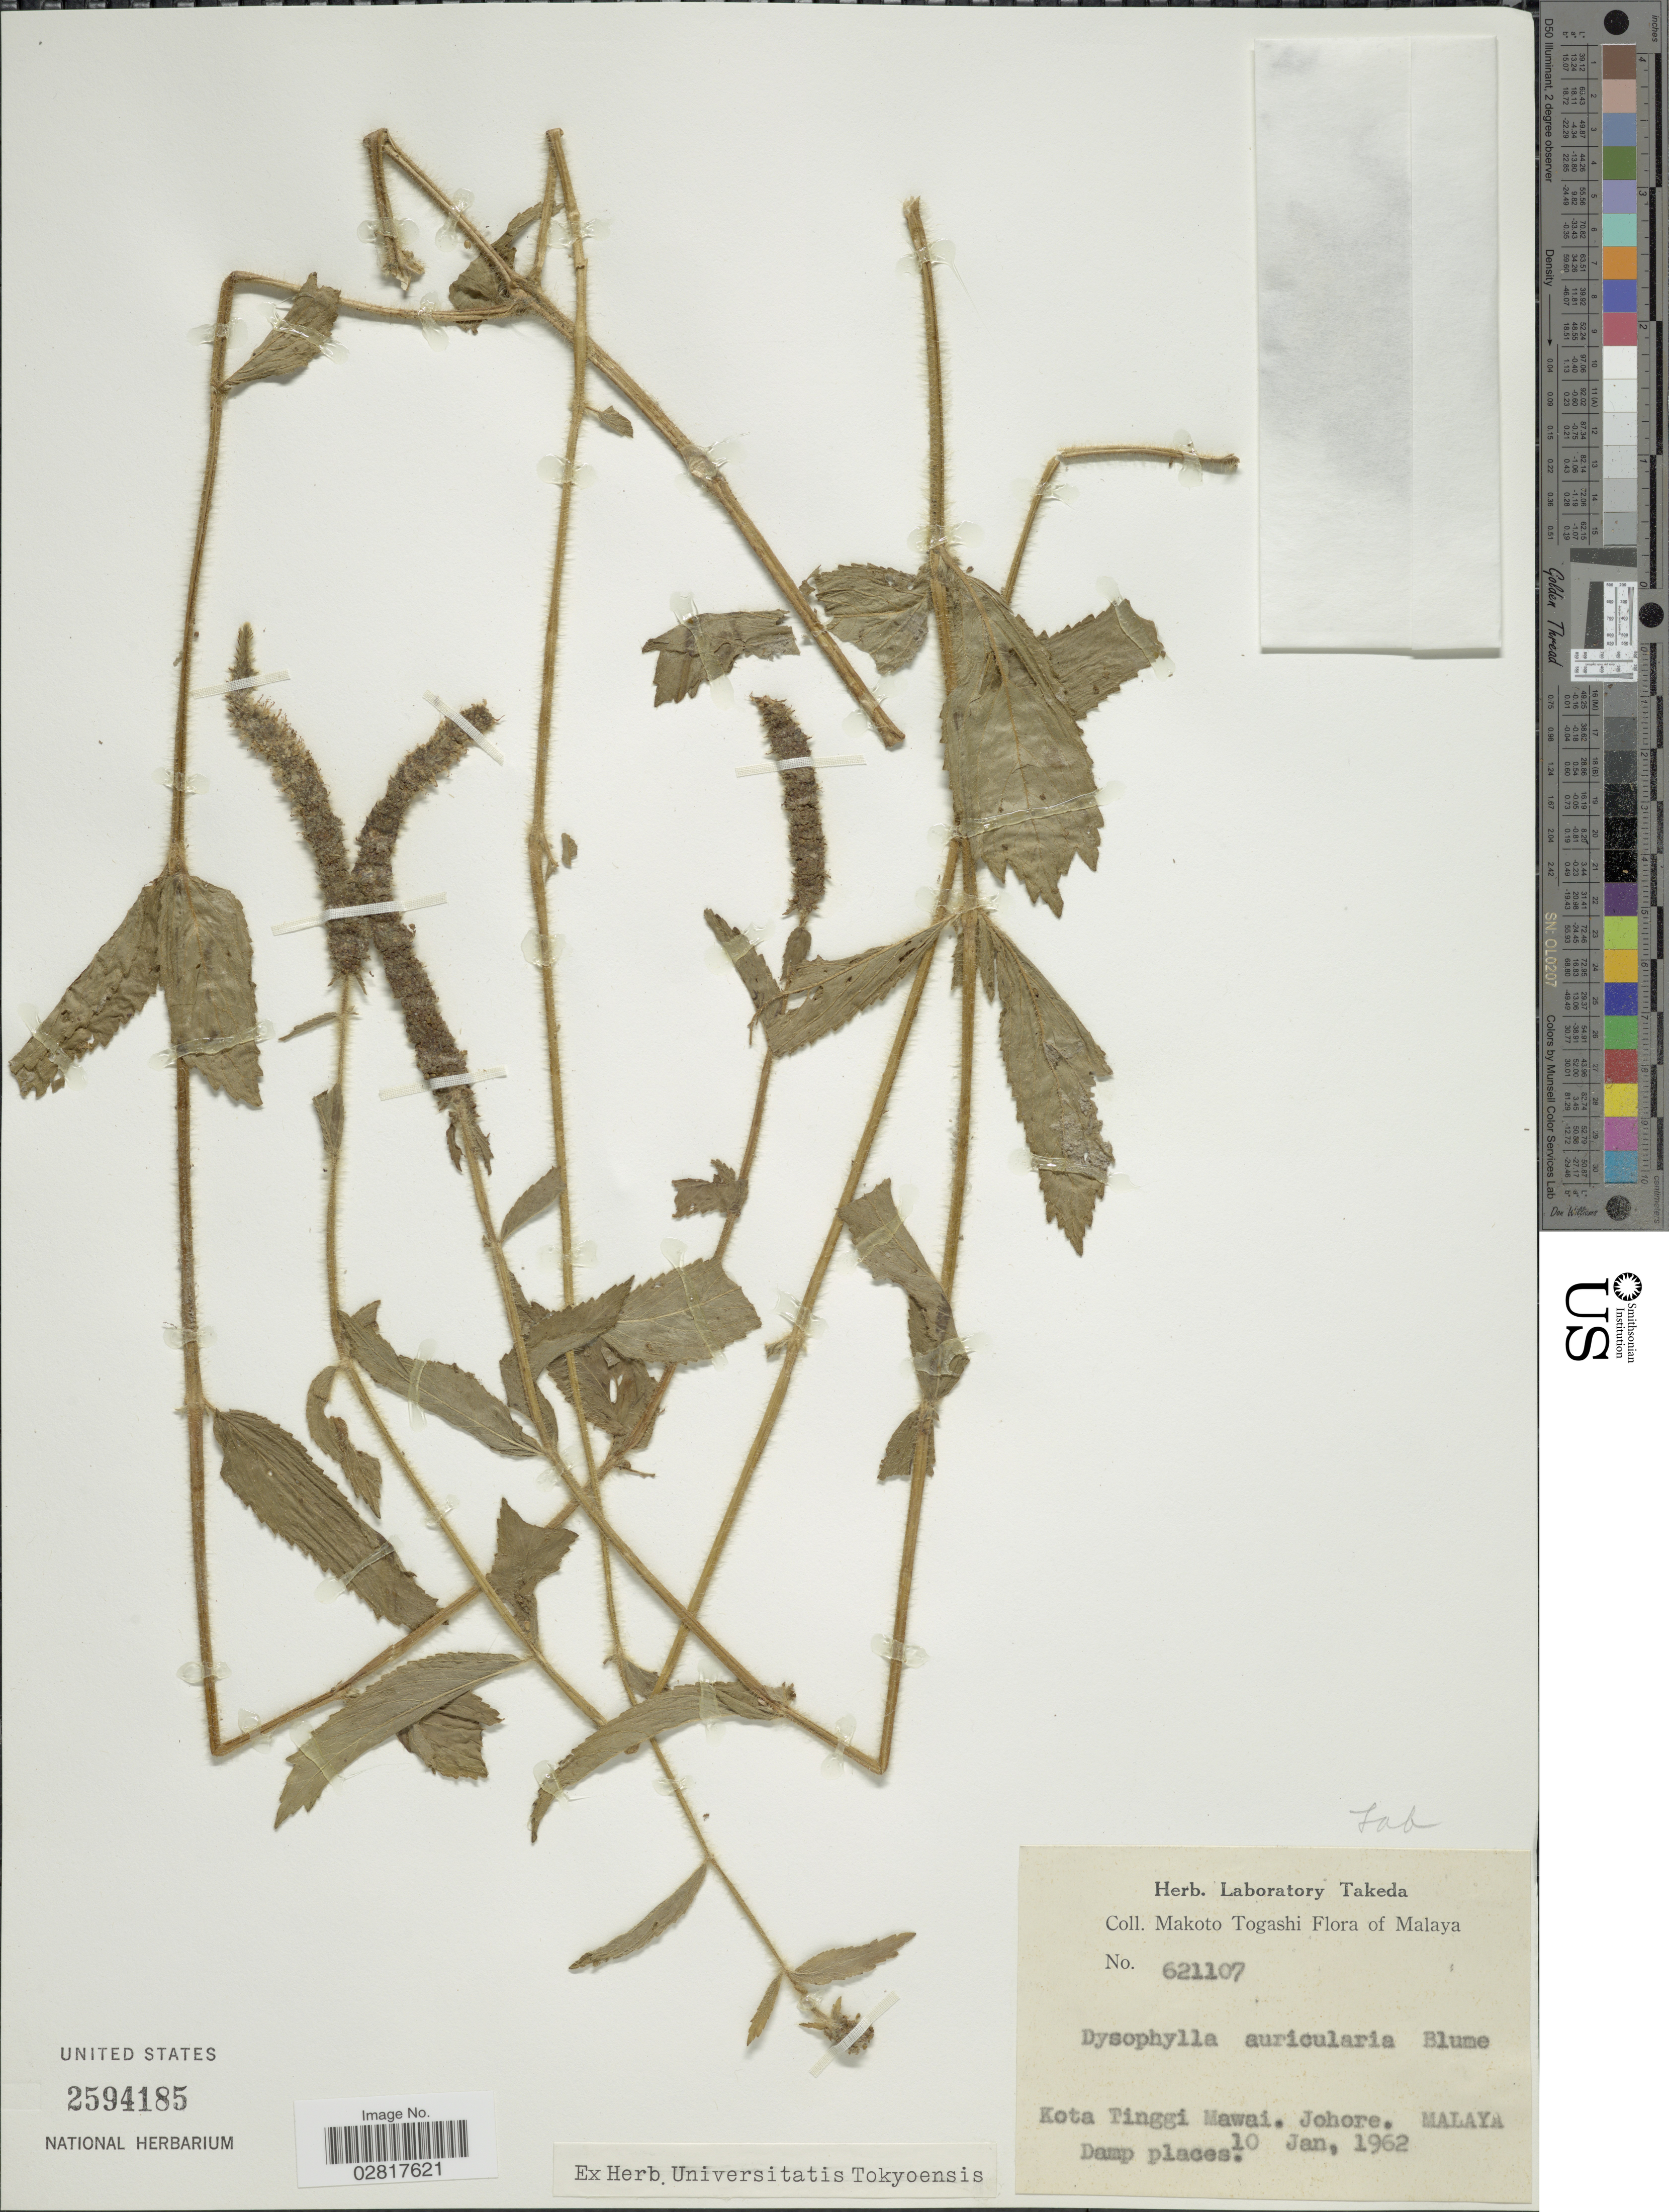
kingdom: Plantae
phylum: Tracheophyta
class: Magnoliopsida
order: Lamiales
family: Lamiaceae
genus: Pogostemon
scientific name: Pogostemon auricularius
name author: (L.) Hassk.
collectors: M. Togashi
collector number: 621107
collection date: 1962-01-10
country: Malaysia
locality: Malaya, Kota Tinggi Mawai. Johore.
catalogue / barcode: US 2594185